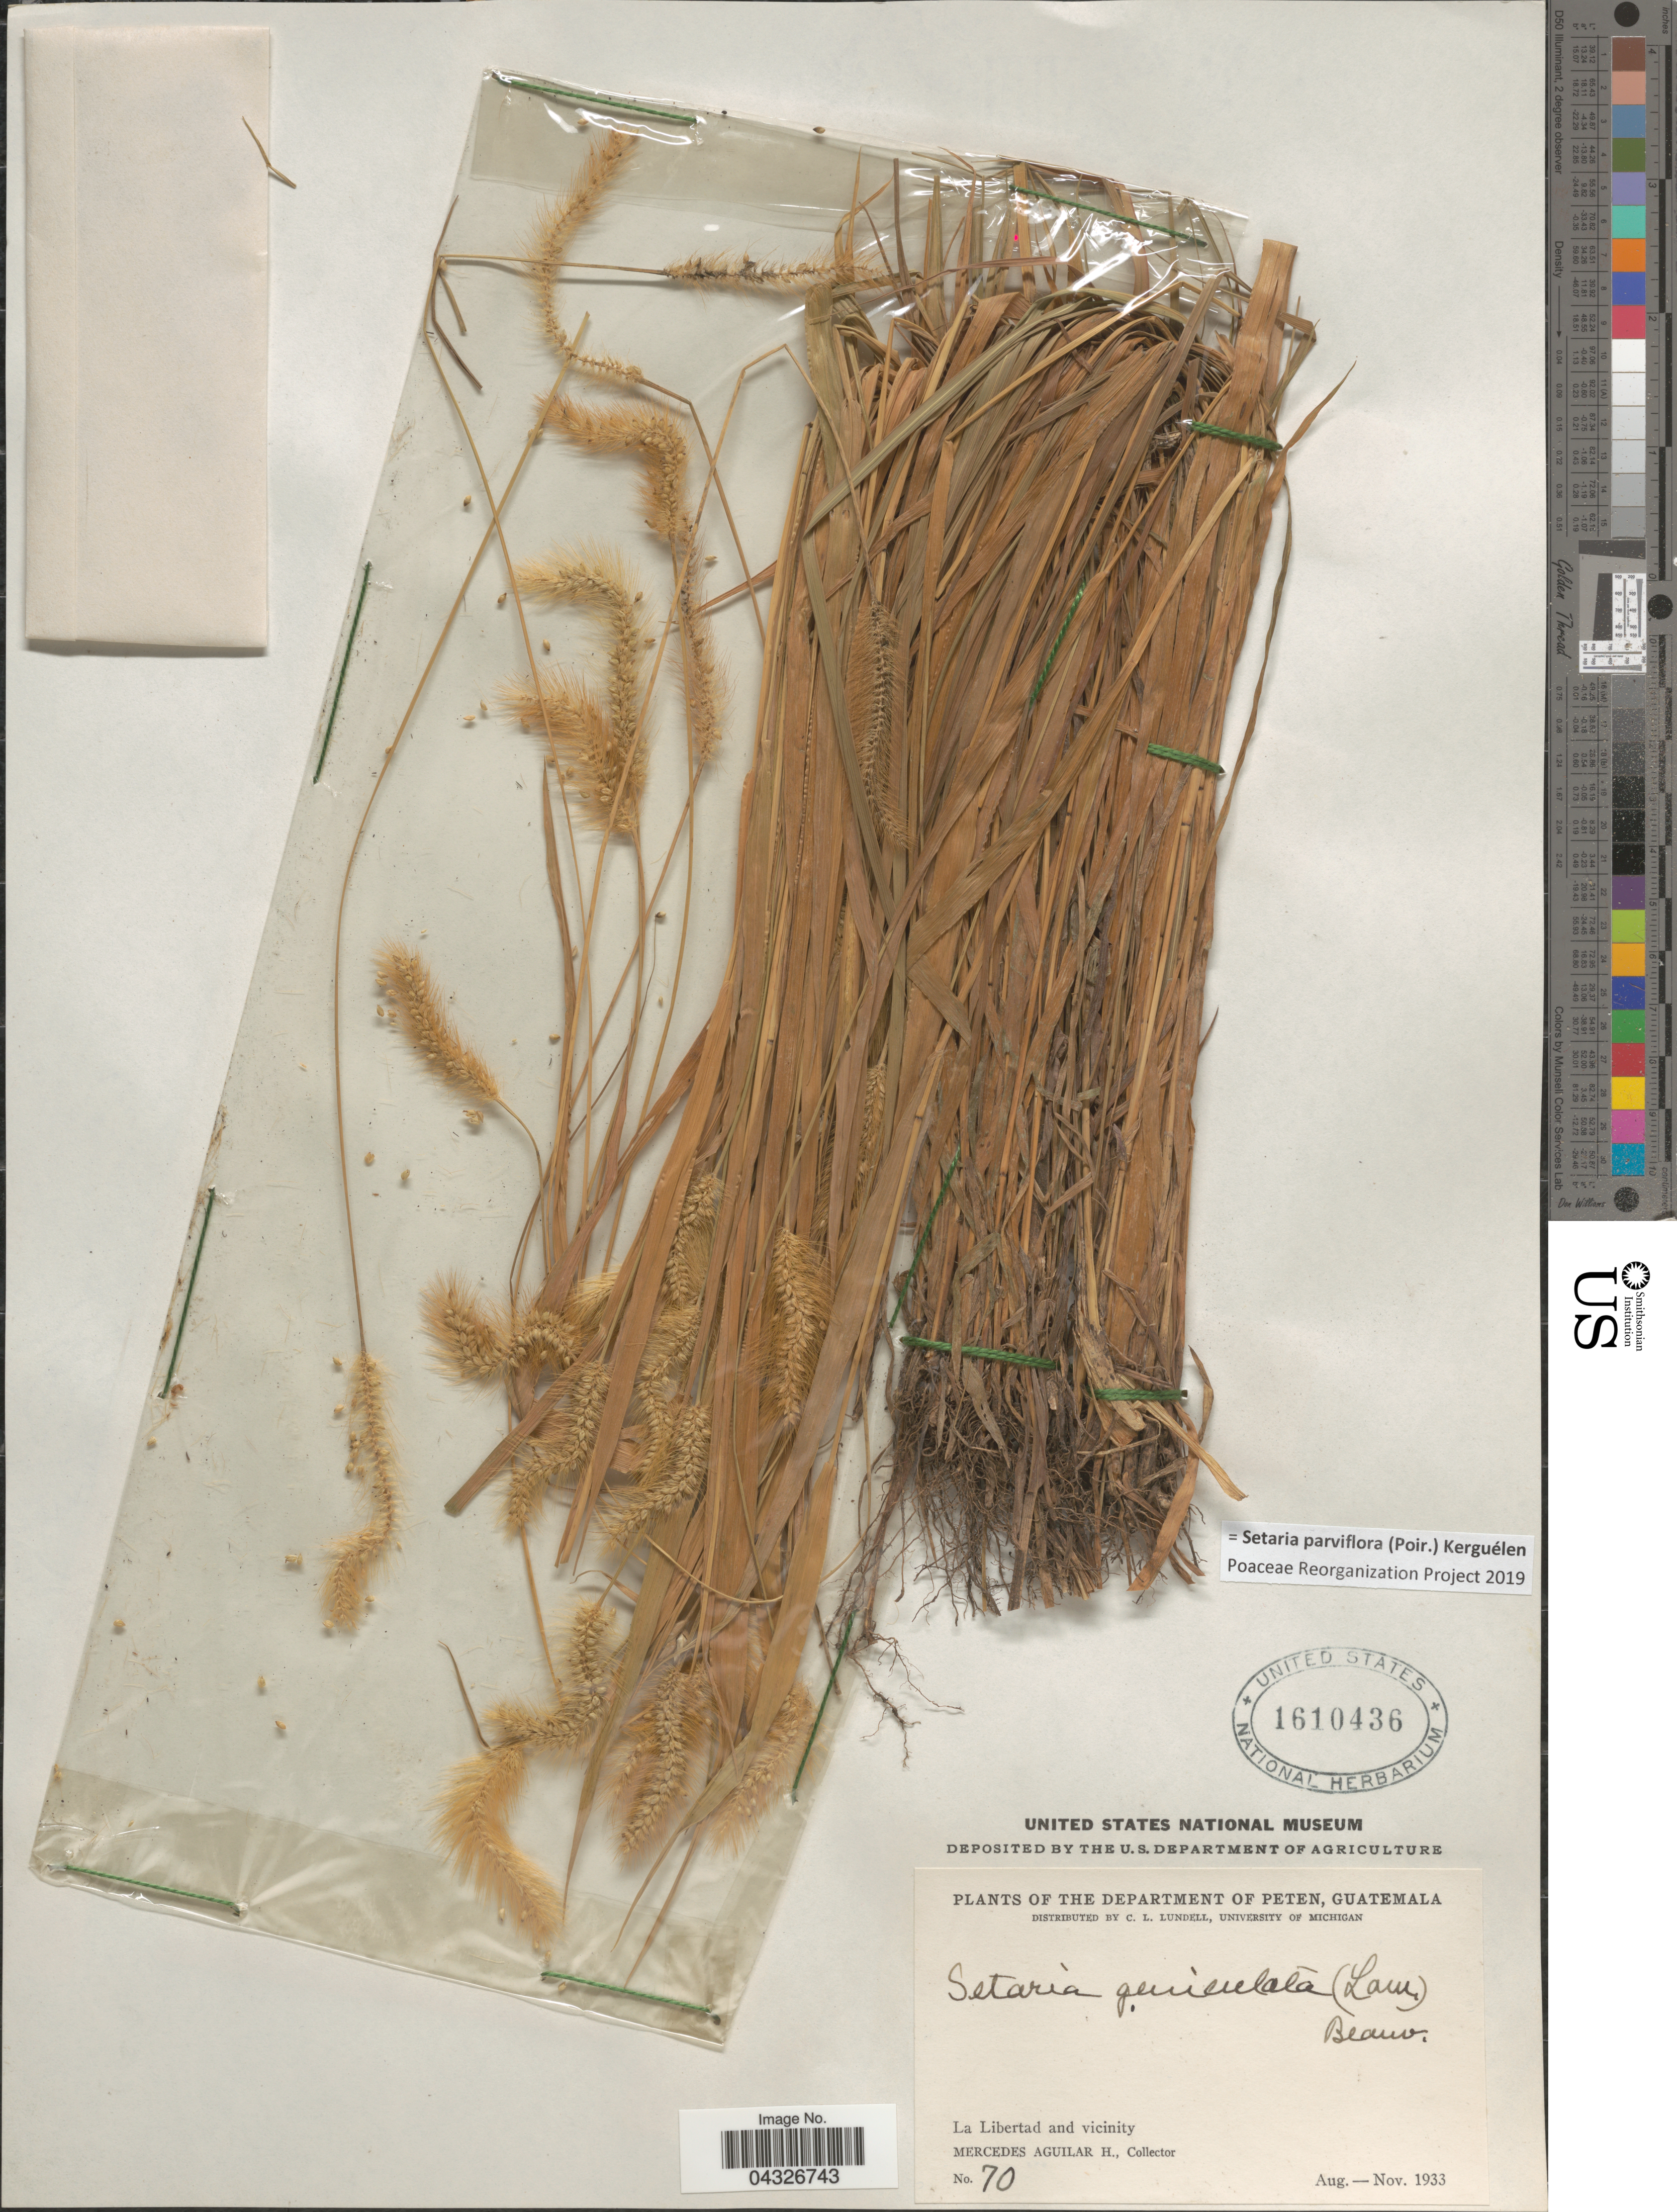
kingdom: Plantae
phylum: Tracheophyta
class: Liliopsida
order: Poales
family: Poaceae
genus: Setaria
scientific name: Setaria parviflora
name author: (Poir.) Kerguélen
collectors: M. Aguilar H.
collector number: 70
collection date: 1933-08/1933-11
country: Guatemala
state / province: El Peten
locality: The Department of Peten. La Libertad and vicinity.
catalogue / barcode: US 1610436